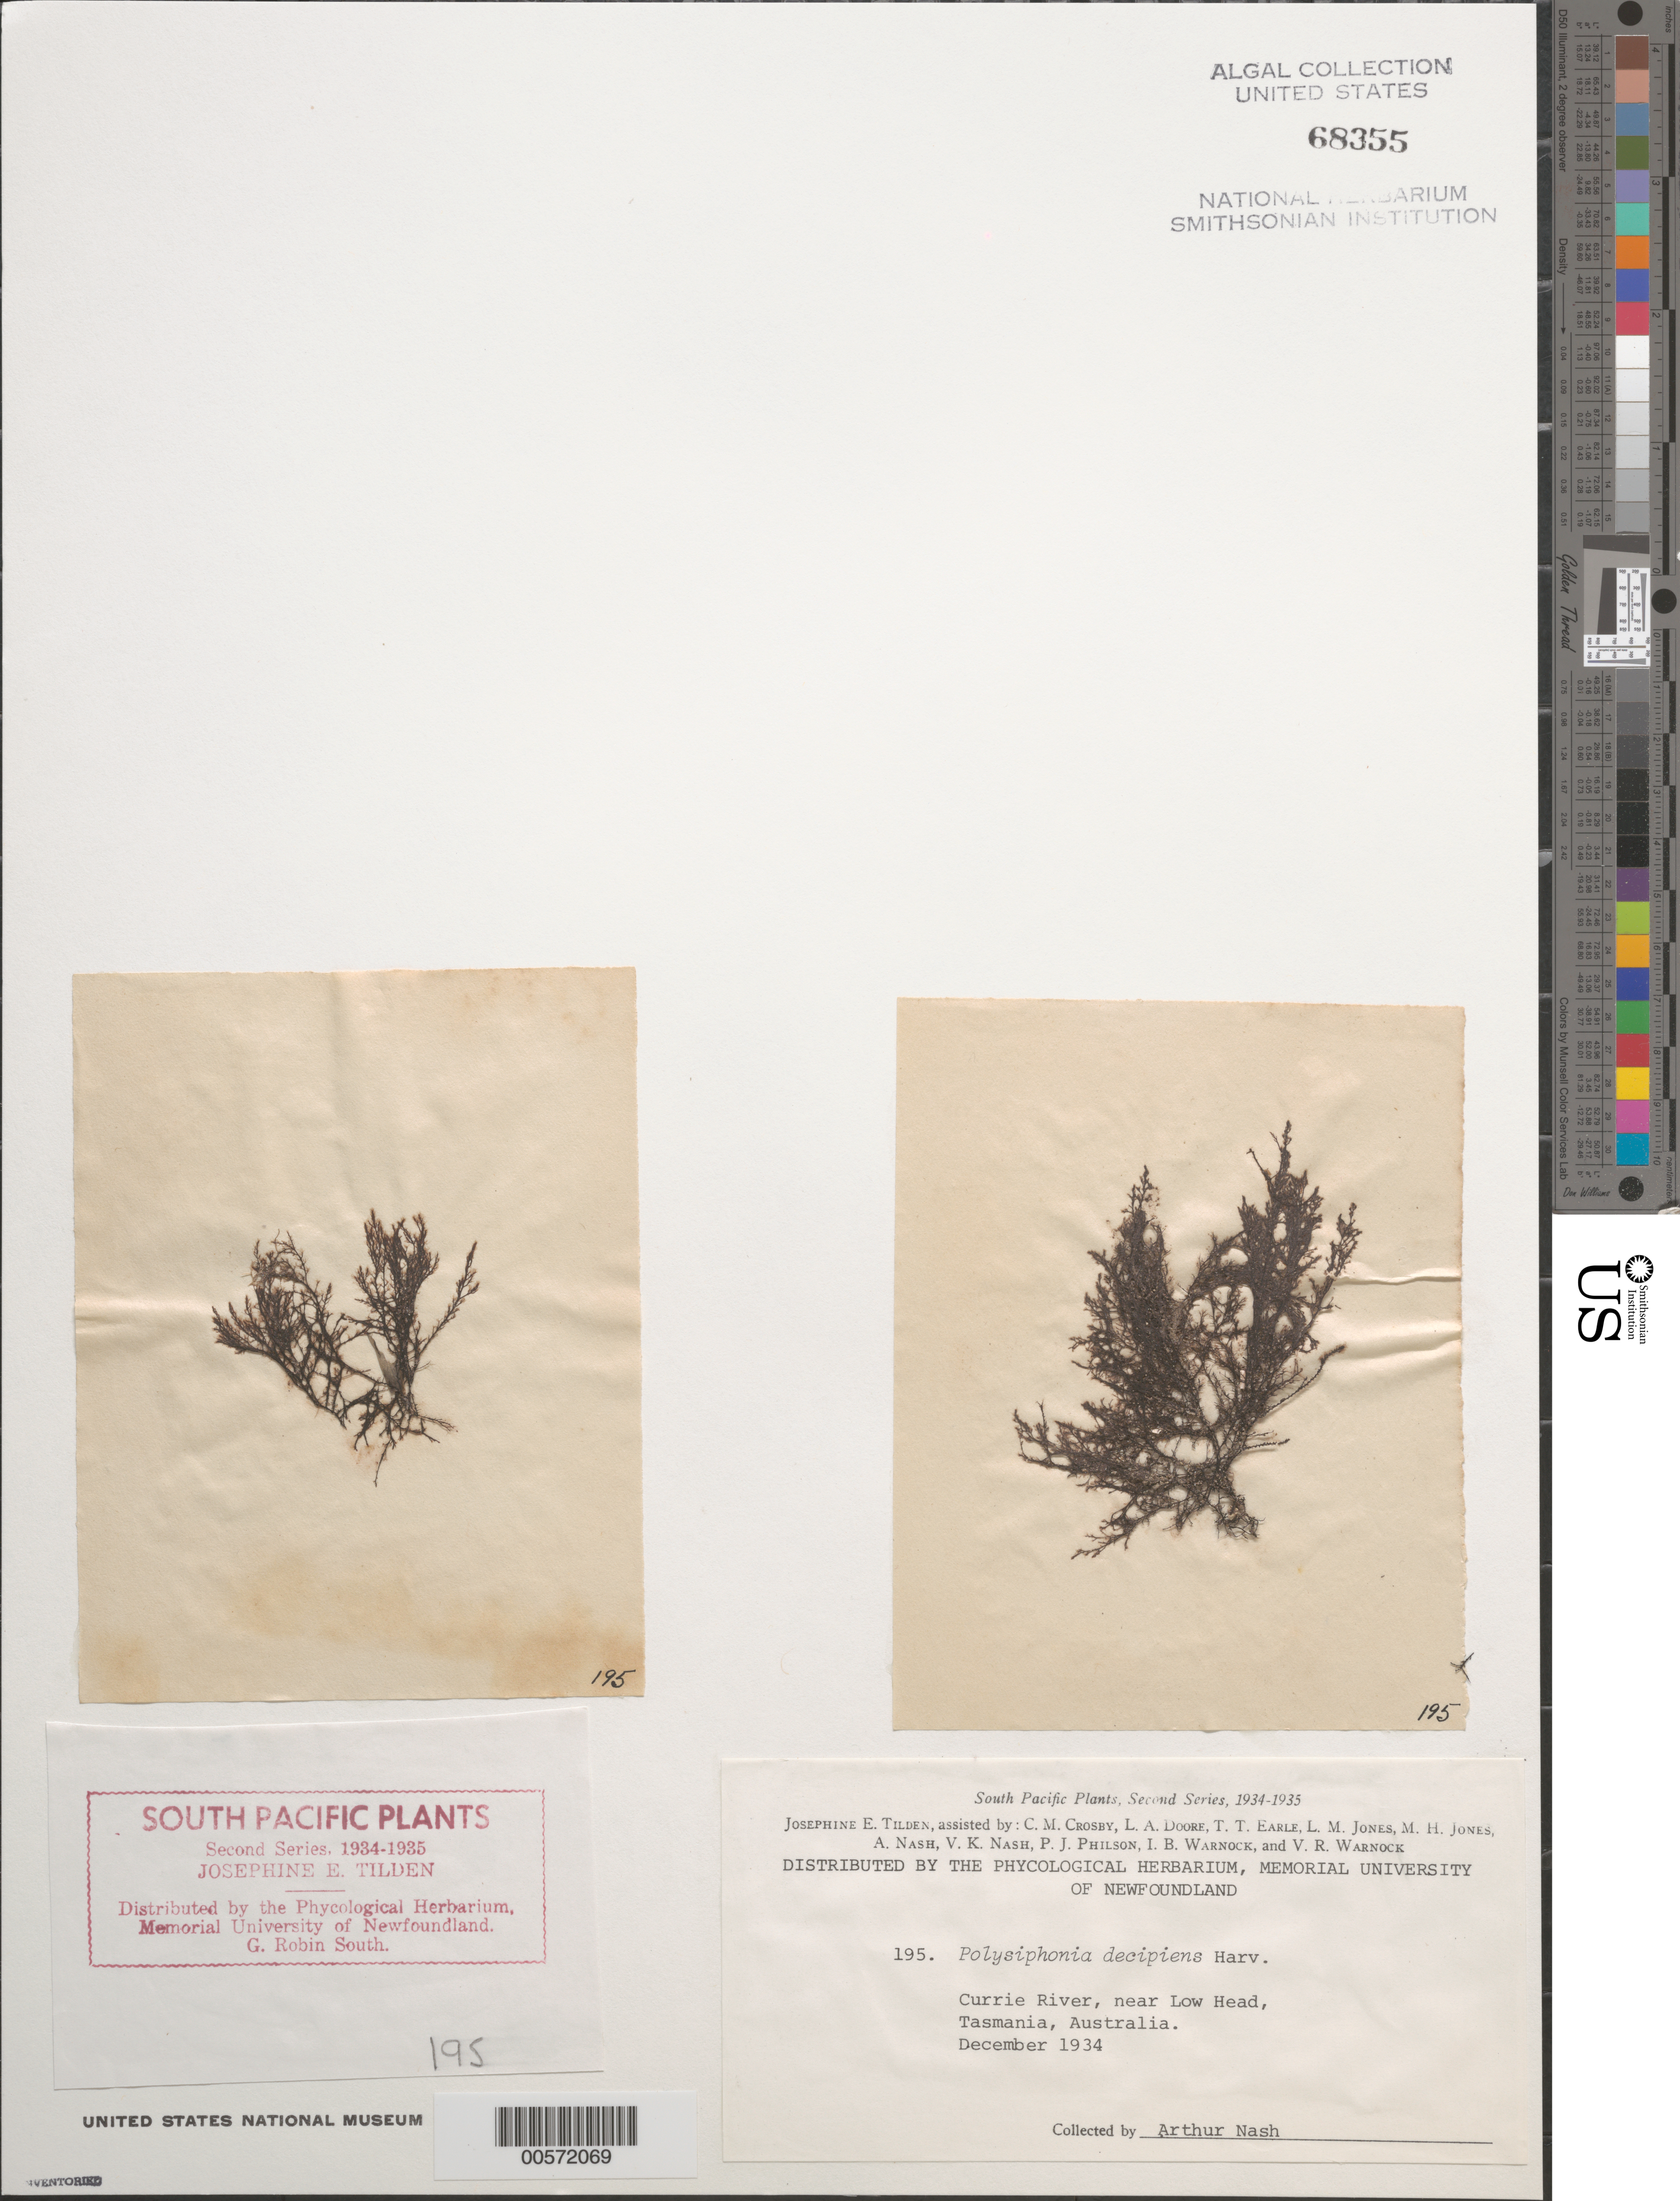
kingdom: Plantae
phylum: Rhodophyta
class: Florideophyceae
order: Ceramiales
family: Rhodomelaceae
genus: Polysiphonia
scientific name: Polysiphonia urceolata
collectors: A. Nash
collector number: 195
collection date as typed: Dec 1934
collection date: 1934-12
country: Australia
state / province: Tasmania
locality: Currie River near Low Head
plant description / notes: Tilden, South Pacific Plants, Second Series, 1934-1935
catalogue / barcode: US 68355